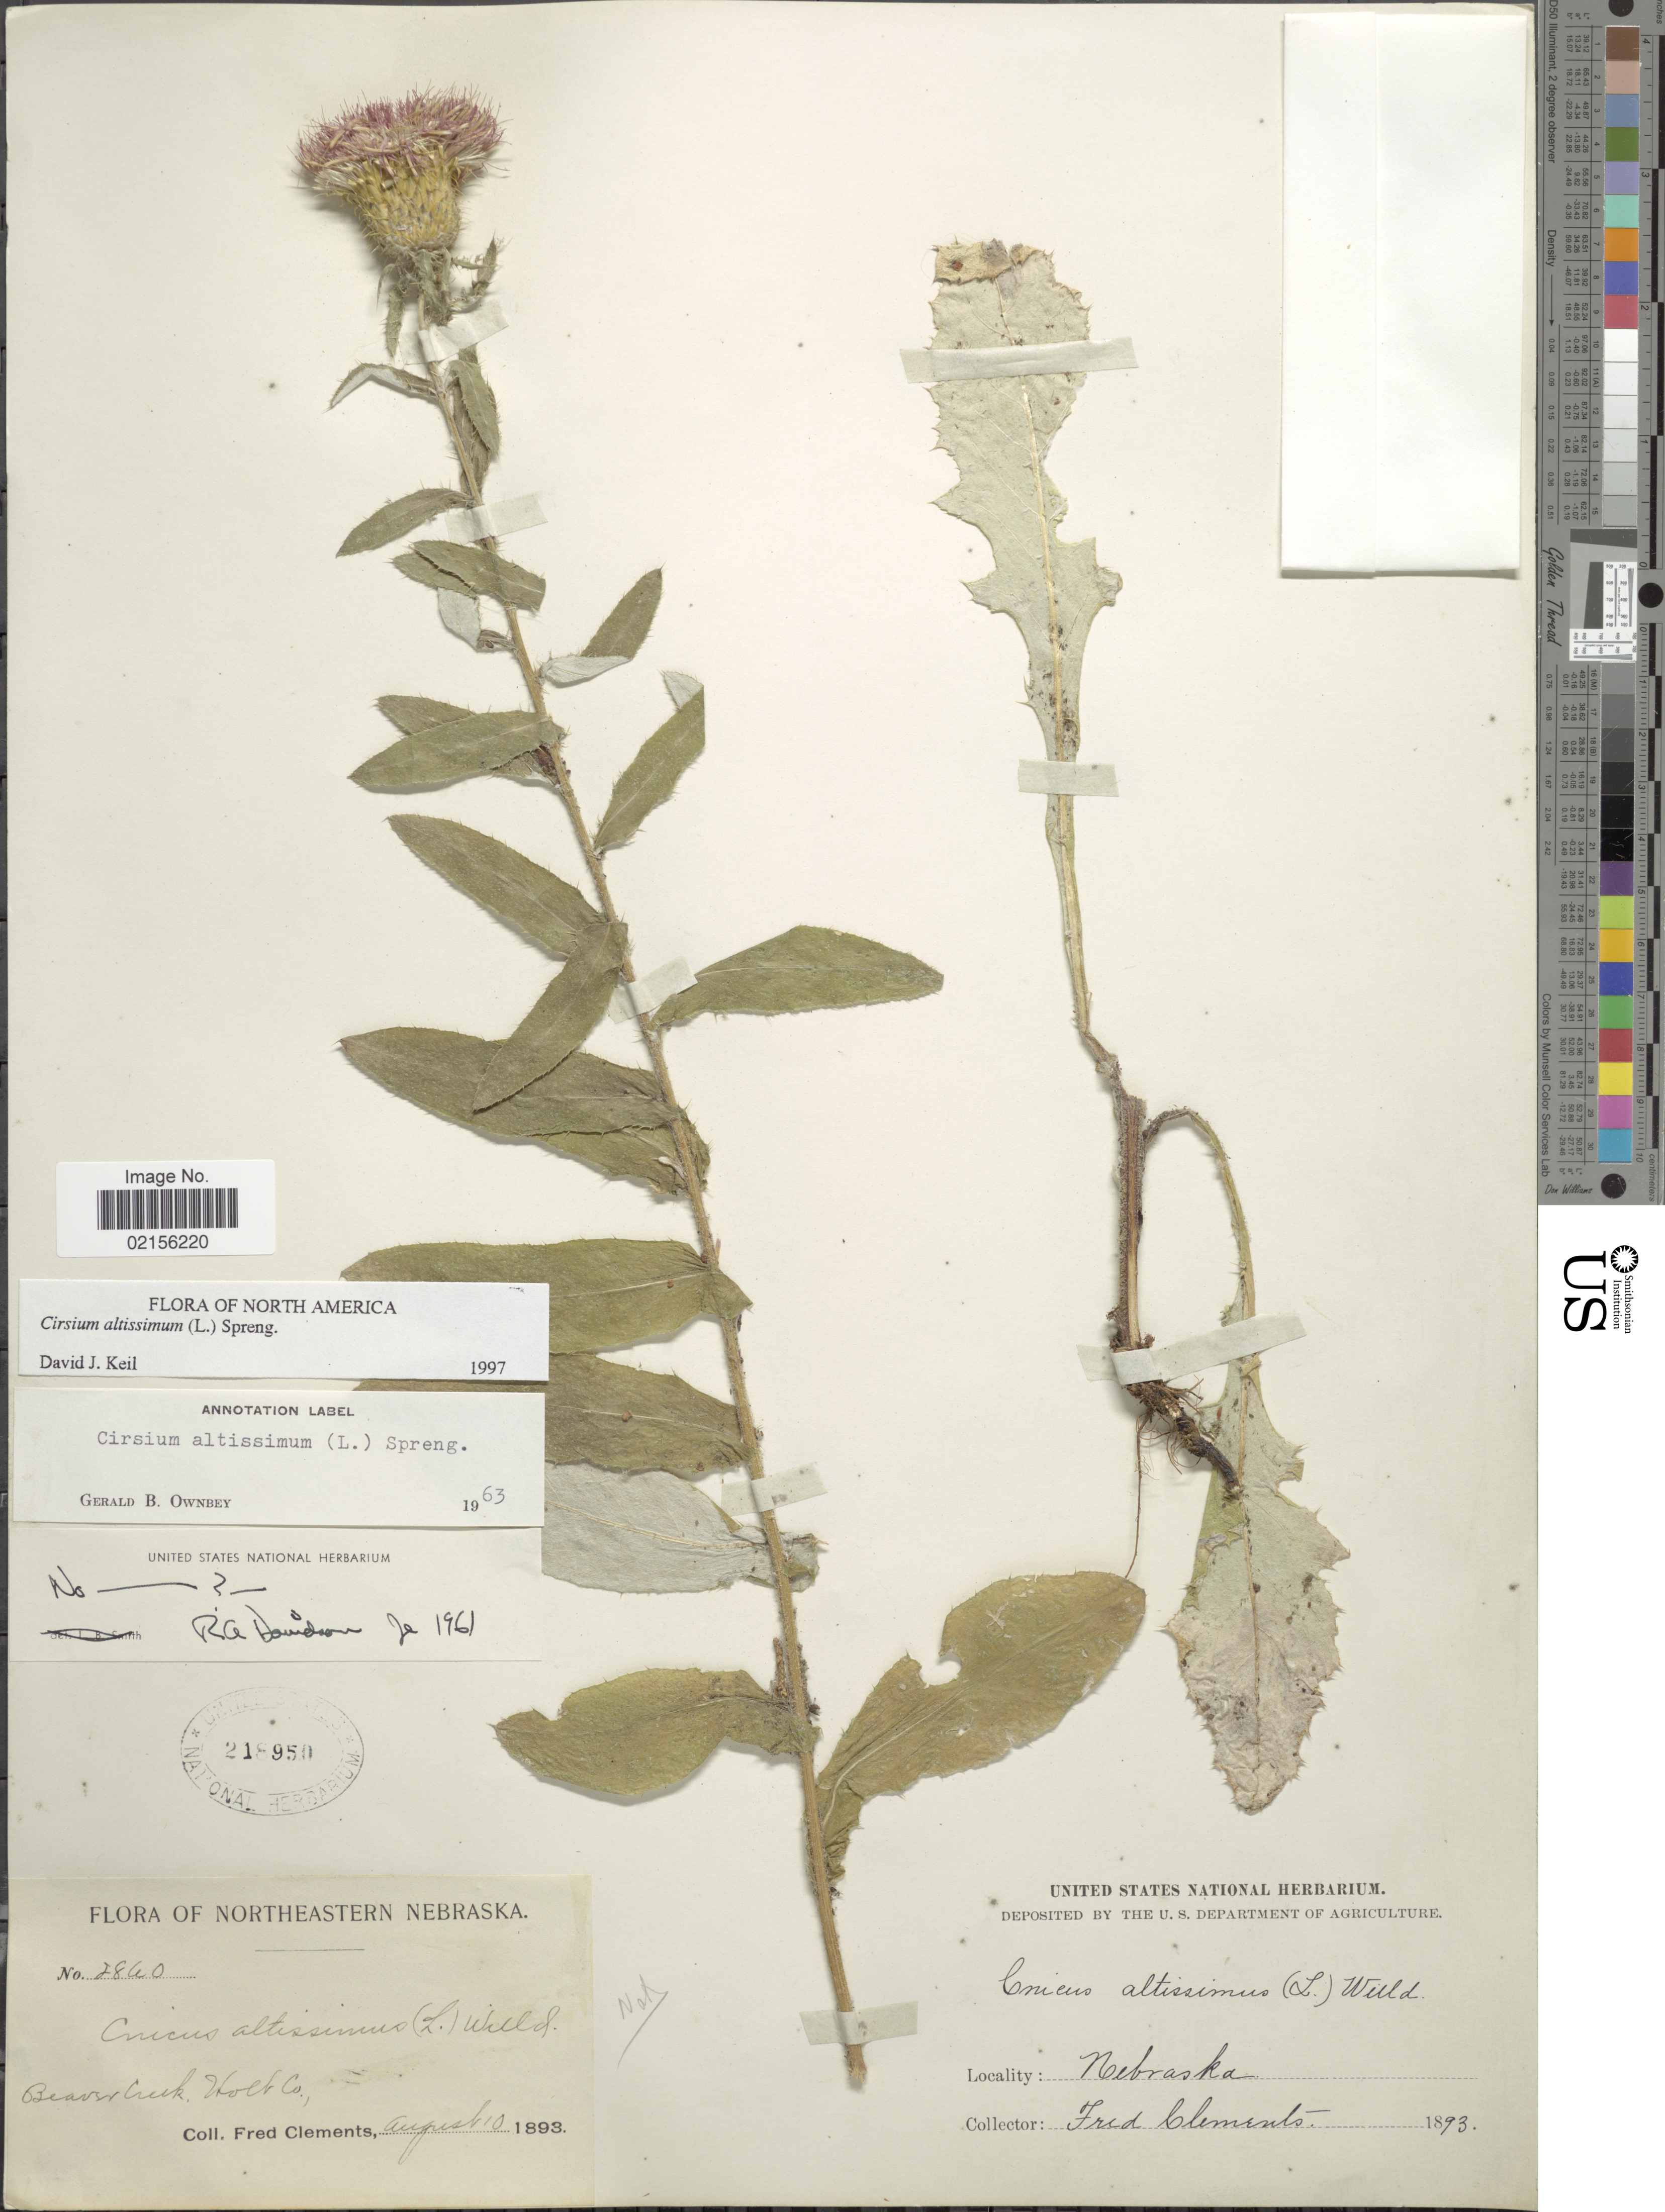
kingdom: Plantae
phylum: Tracheophyta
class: Magnoliopsida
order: Asterales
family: Asteraceae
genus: Cirsium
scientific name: Cirsium altissimum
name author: (L.) Spreng.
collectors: F. E. Clements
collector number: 2860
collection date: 1893-08-10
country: United States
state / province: Nebraska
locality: Northeastern Nebraska, Beaver Creek, Holt Co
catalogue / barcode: US 218950